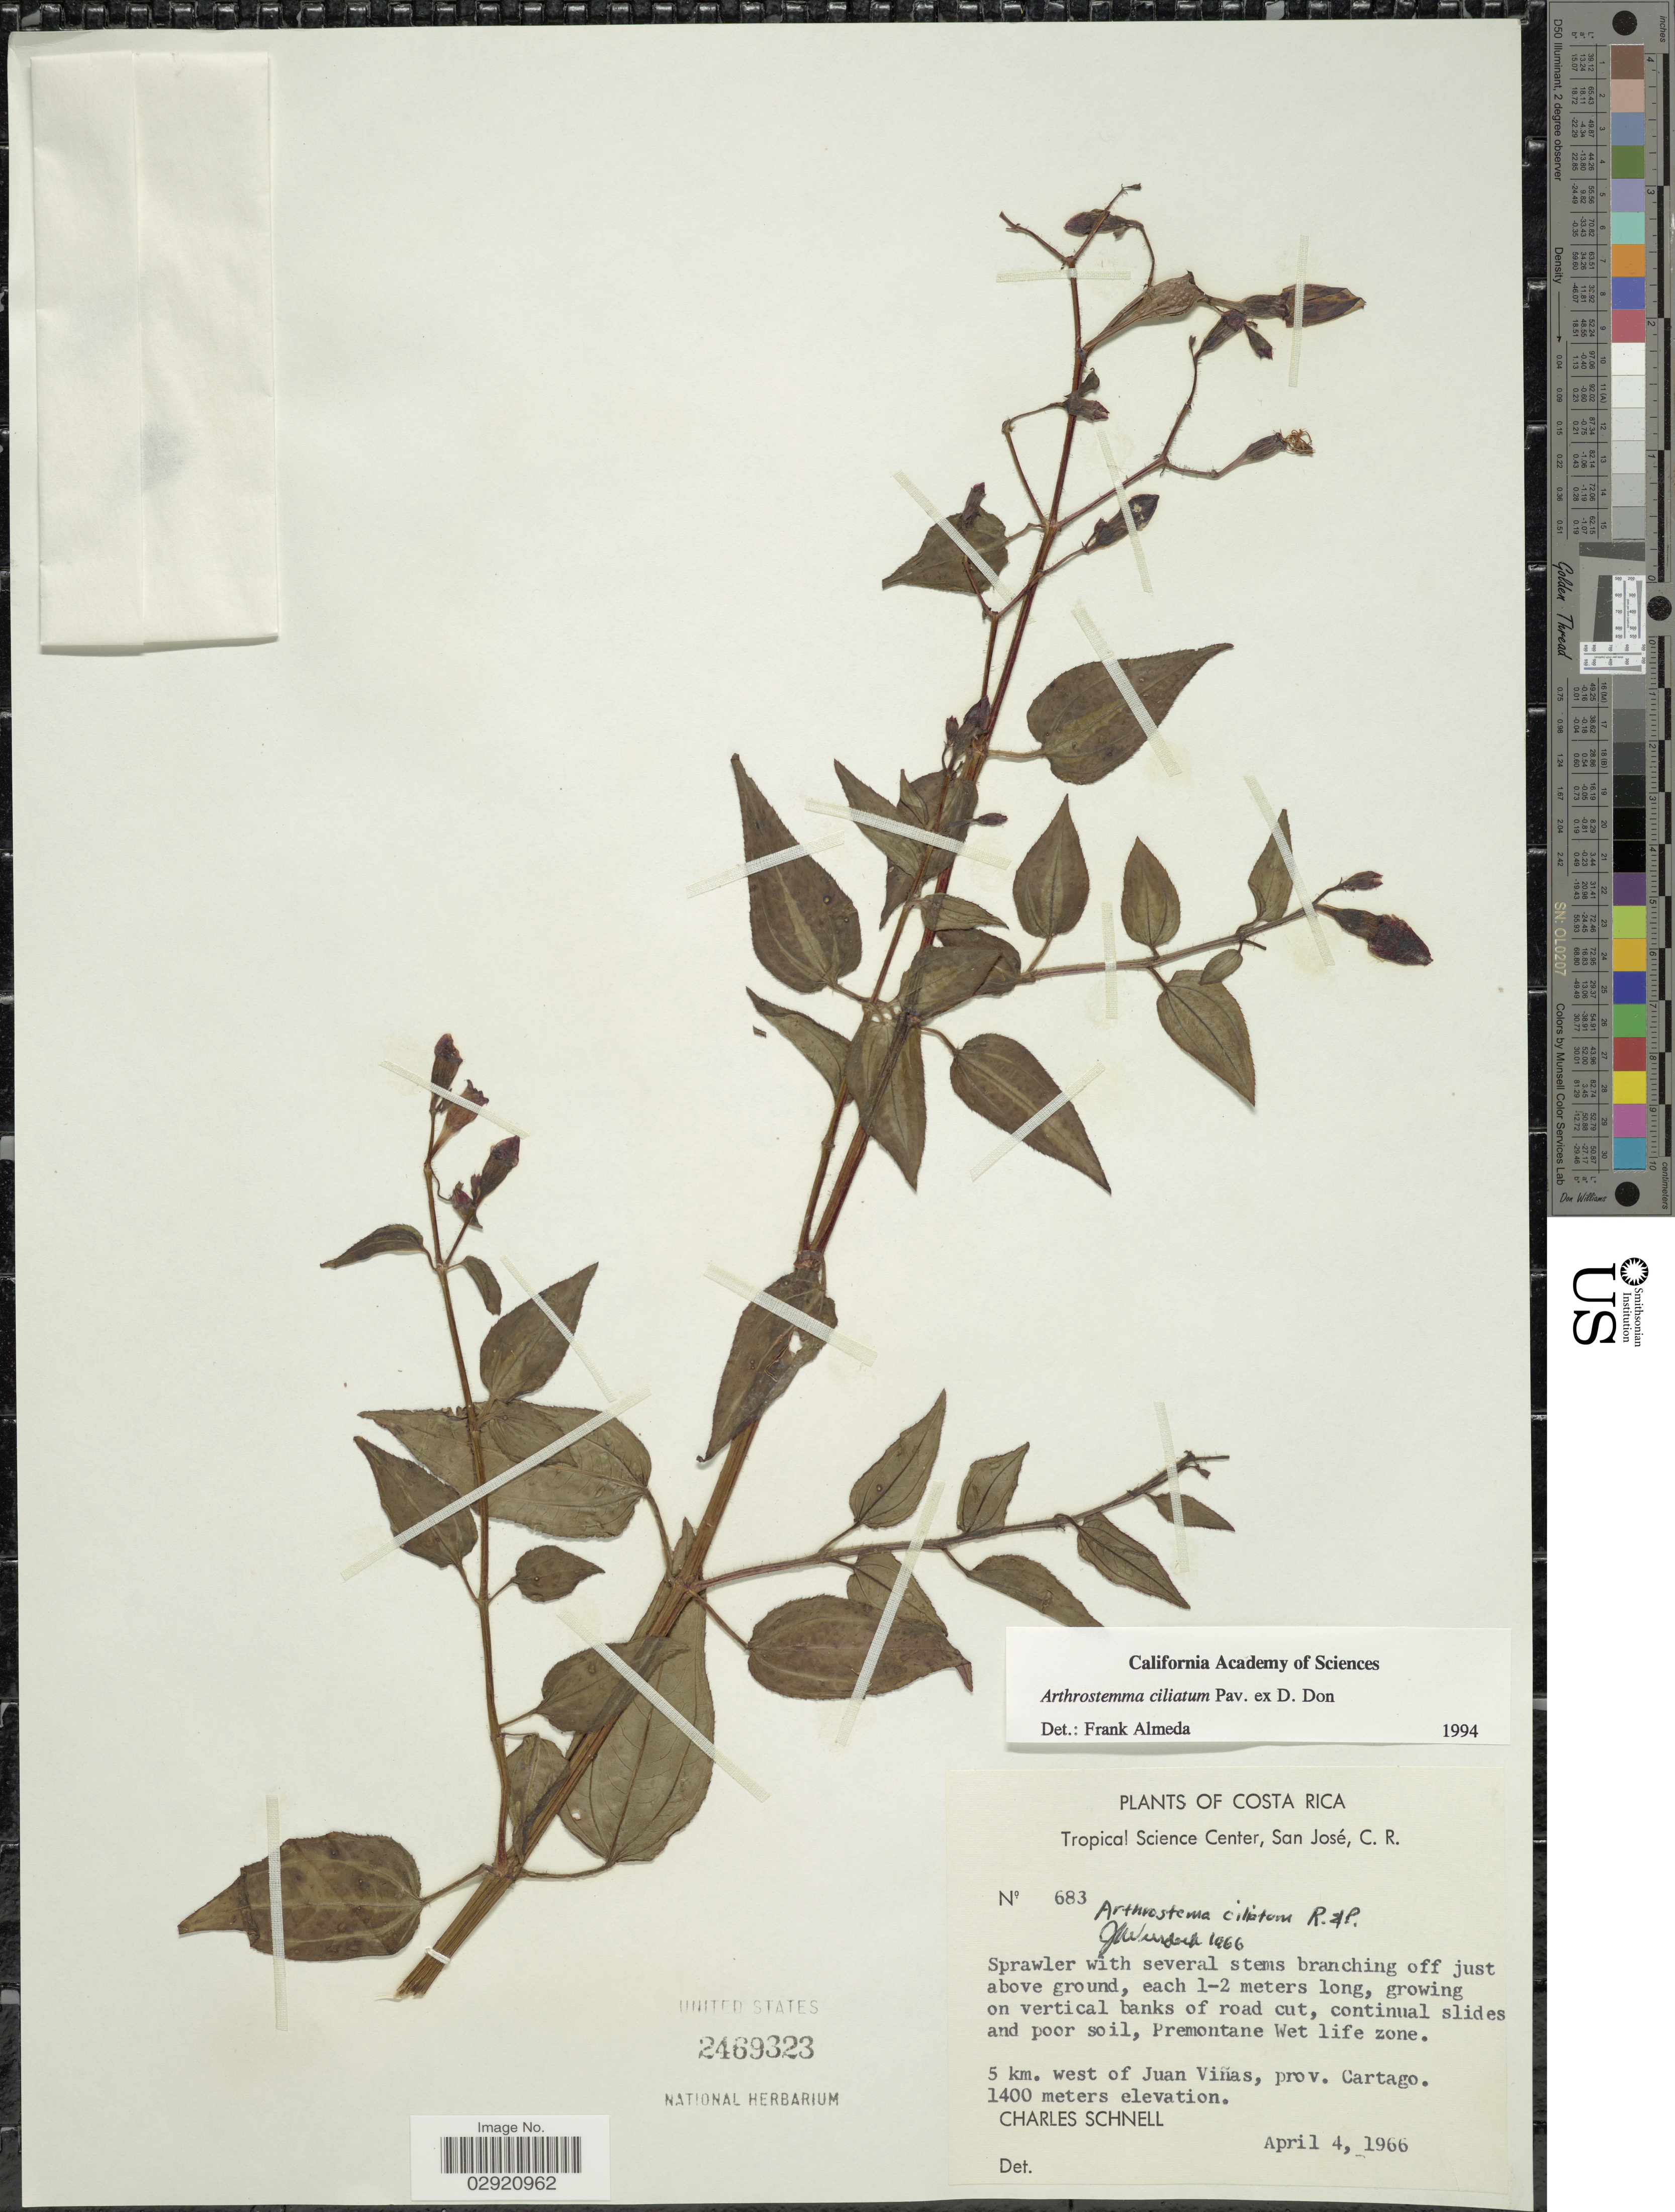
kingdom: Plantae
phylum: Tracheophyta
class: Magnoliopsida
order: Myrtales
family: Melastomataceae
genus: Arthrostemma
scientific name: Arthrostemma ciliatum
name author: Pav. ex D. Don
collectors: C. Schnell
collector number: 683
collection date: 1966-04-04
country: Costa Rica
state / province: Cartago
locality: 5 km. west of Juan Viñas.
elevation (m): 1400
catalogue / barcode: US 2469323